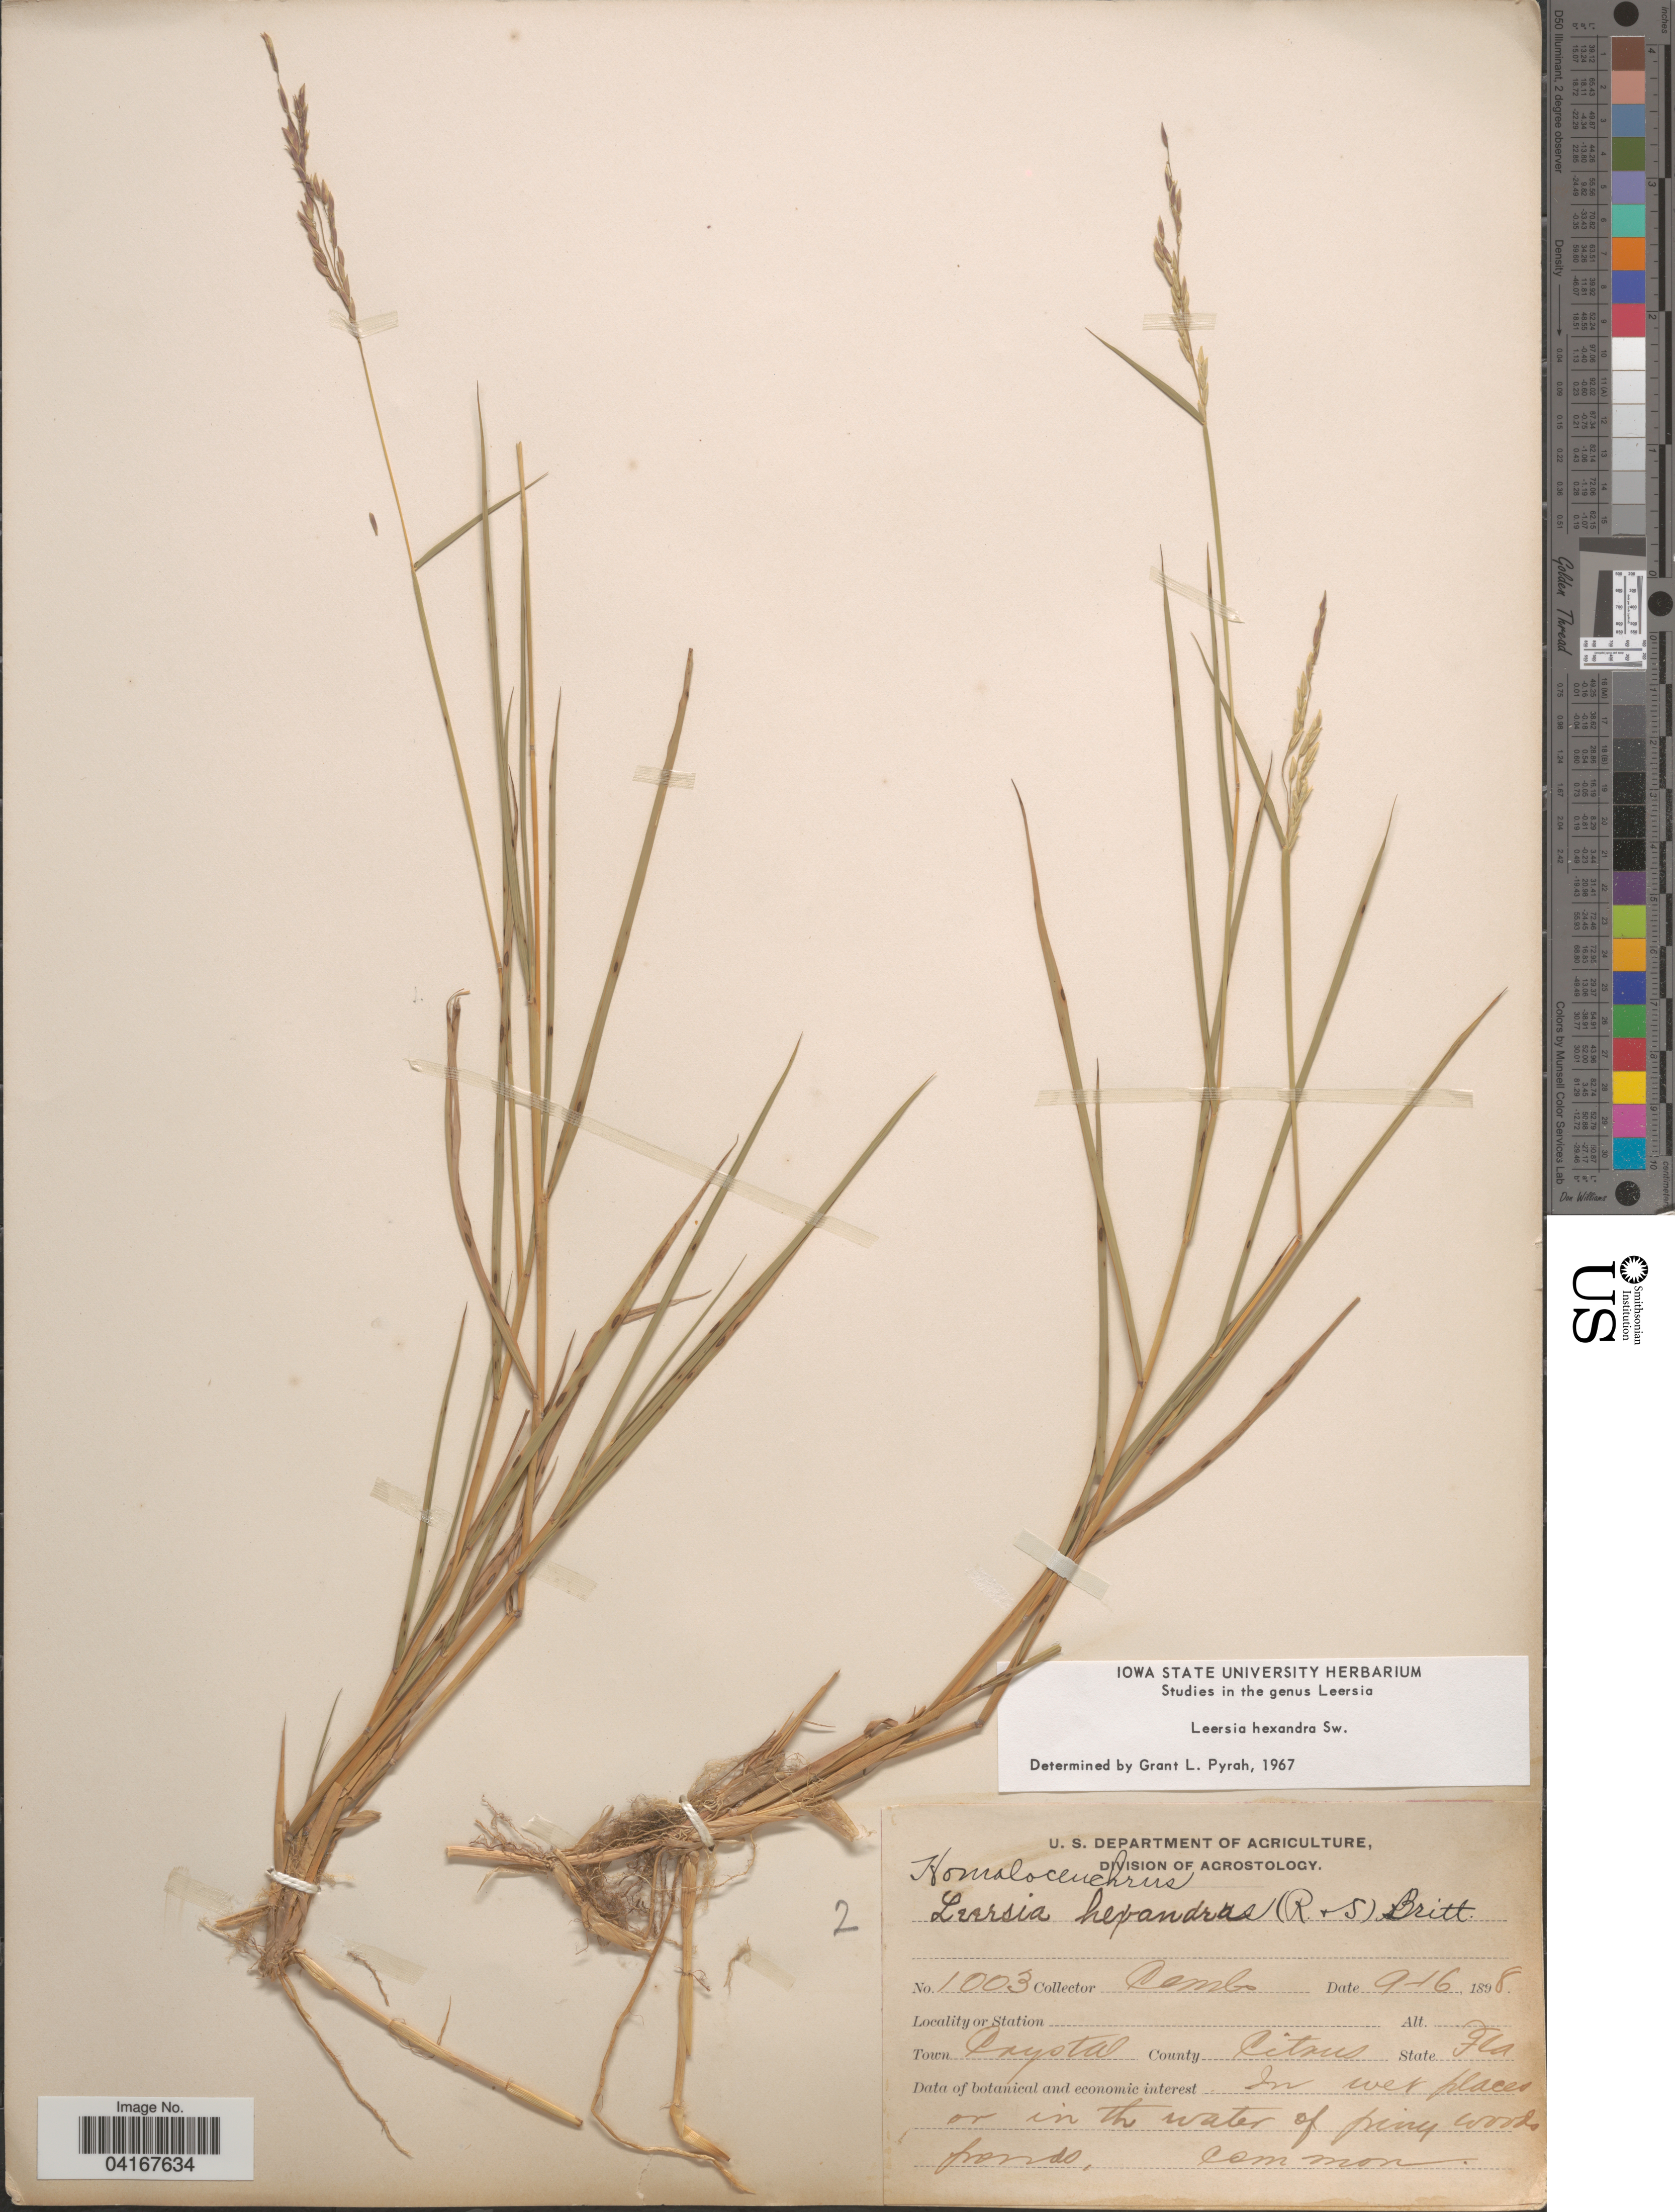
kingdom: Plantae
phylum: Tracheophyta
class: Liliopsida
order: Poales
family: Poaceae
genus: Leersia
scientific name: Leersia hexandra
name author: Sw.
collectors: -. Combs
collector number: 1003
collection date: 1898-09-16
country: United States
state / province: Florida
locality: Town Crystal. County Citrus.